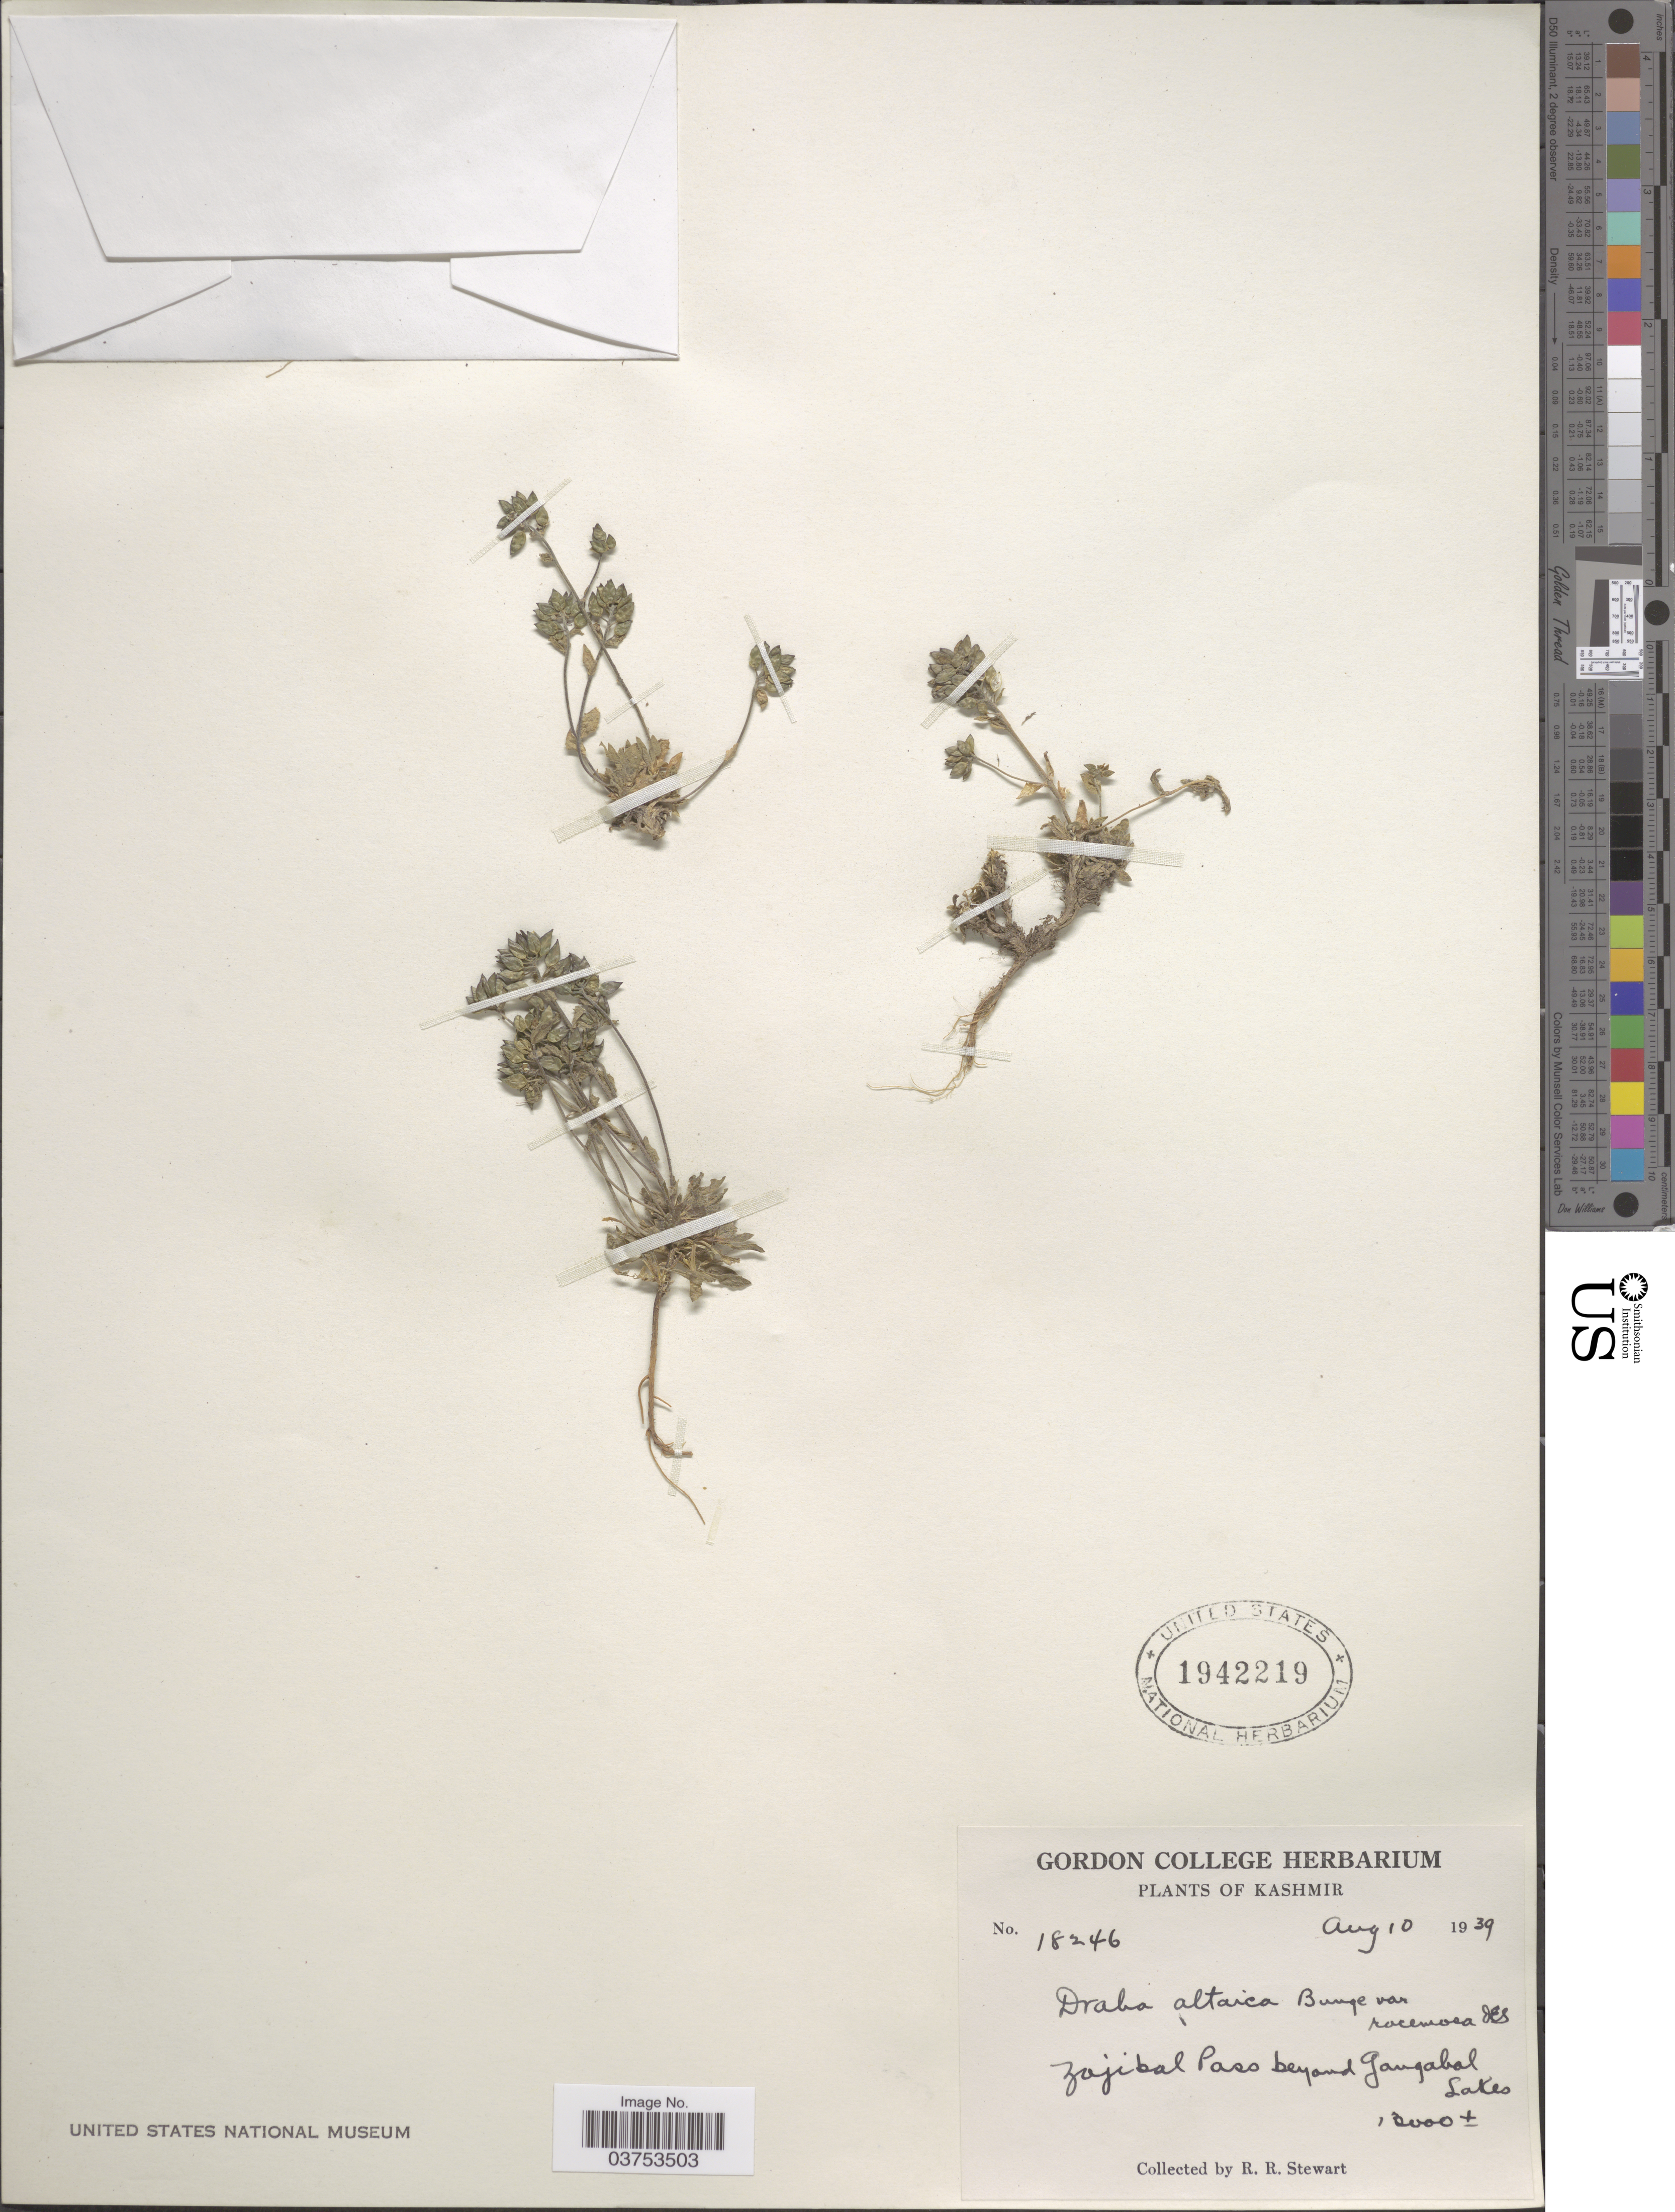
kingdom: Plantae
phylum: Tracheophyta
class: Magnoliopsida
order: Brassicales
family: Brassicaceae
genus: Draba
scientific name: Draba altaica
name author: (C.A. Mey.) Bunge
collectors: R. Stewart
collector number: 18246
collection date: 1939-08-10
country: India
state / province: Jammu and Kashmir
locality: Kashmir. Zojibal Pass beyond Gangabal Lakes.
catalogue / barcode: US 1942219